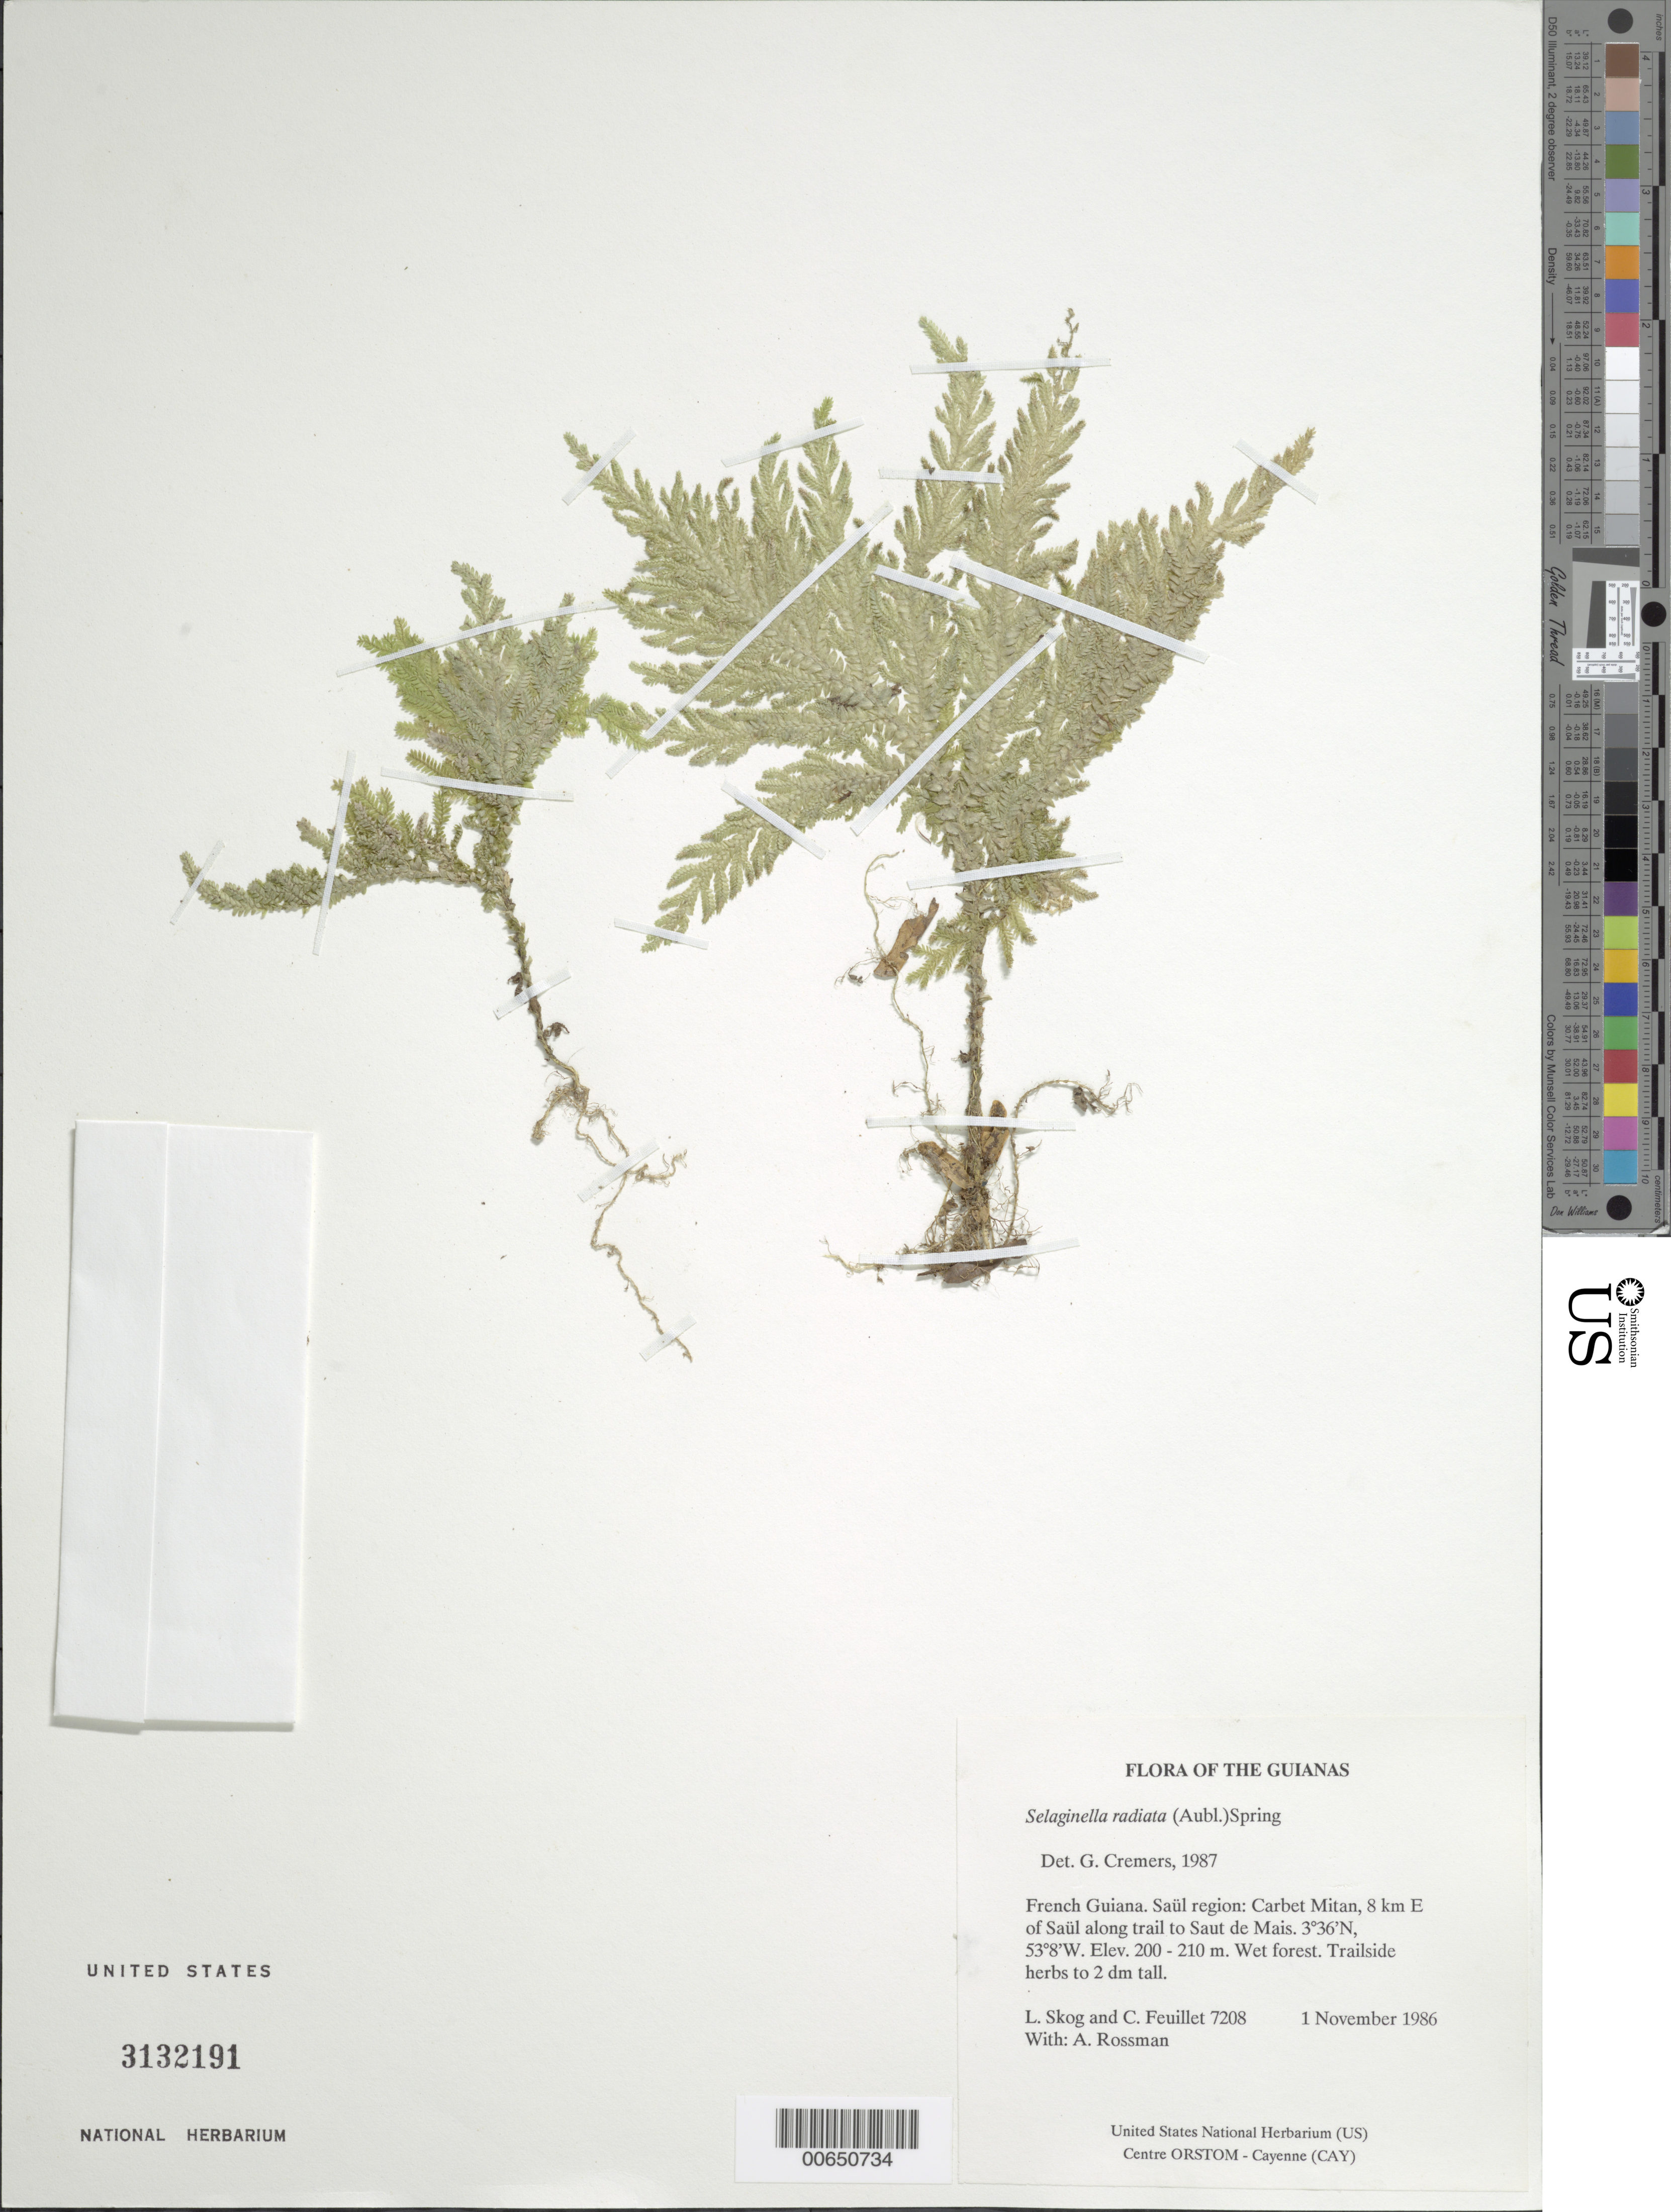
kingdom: Plantae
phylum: Tracheophyta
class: Lycopodiopsida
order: Selaginellales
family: Selaginellaceae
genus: Selaginella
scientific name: Selaginella radiata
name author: (Aubl.) Spring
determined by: Cremers, Georges A.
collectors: L. E. Skog, C. Feuillet & A. Rossman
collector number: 7208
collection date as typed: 1 November 1986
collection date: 1986-11-01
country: French Guiana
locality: Carbet Mitan, 8 km E of Saül along trail to Saut de Mais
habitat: Wet forest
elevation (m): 200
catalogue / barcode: US 3132191